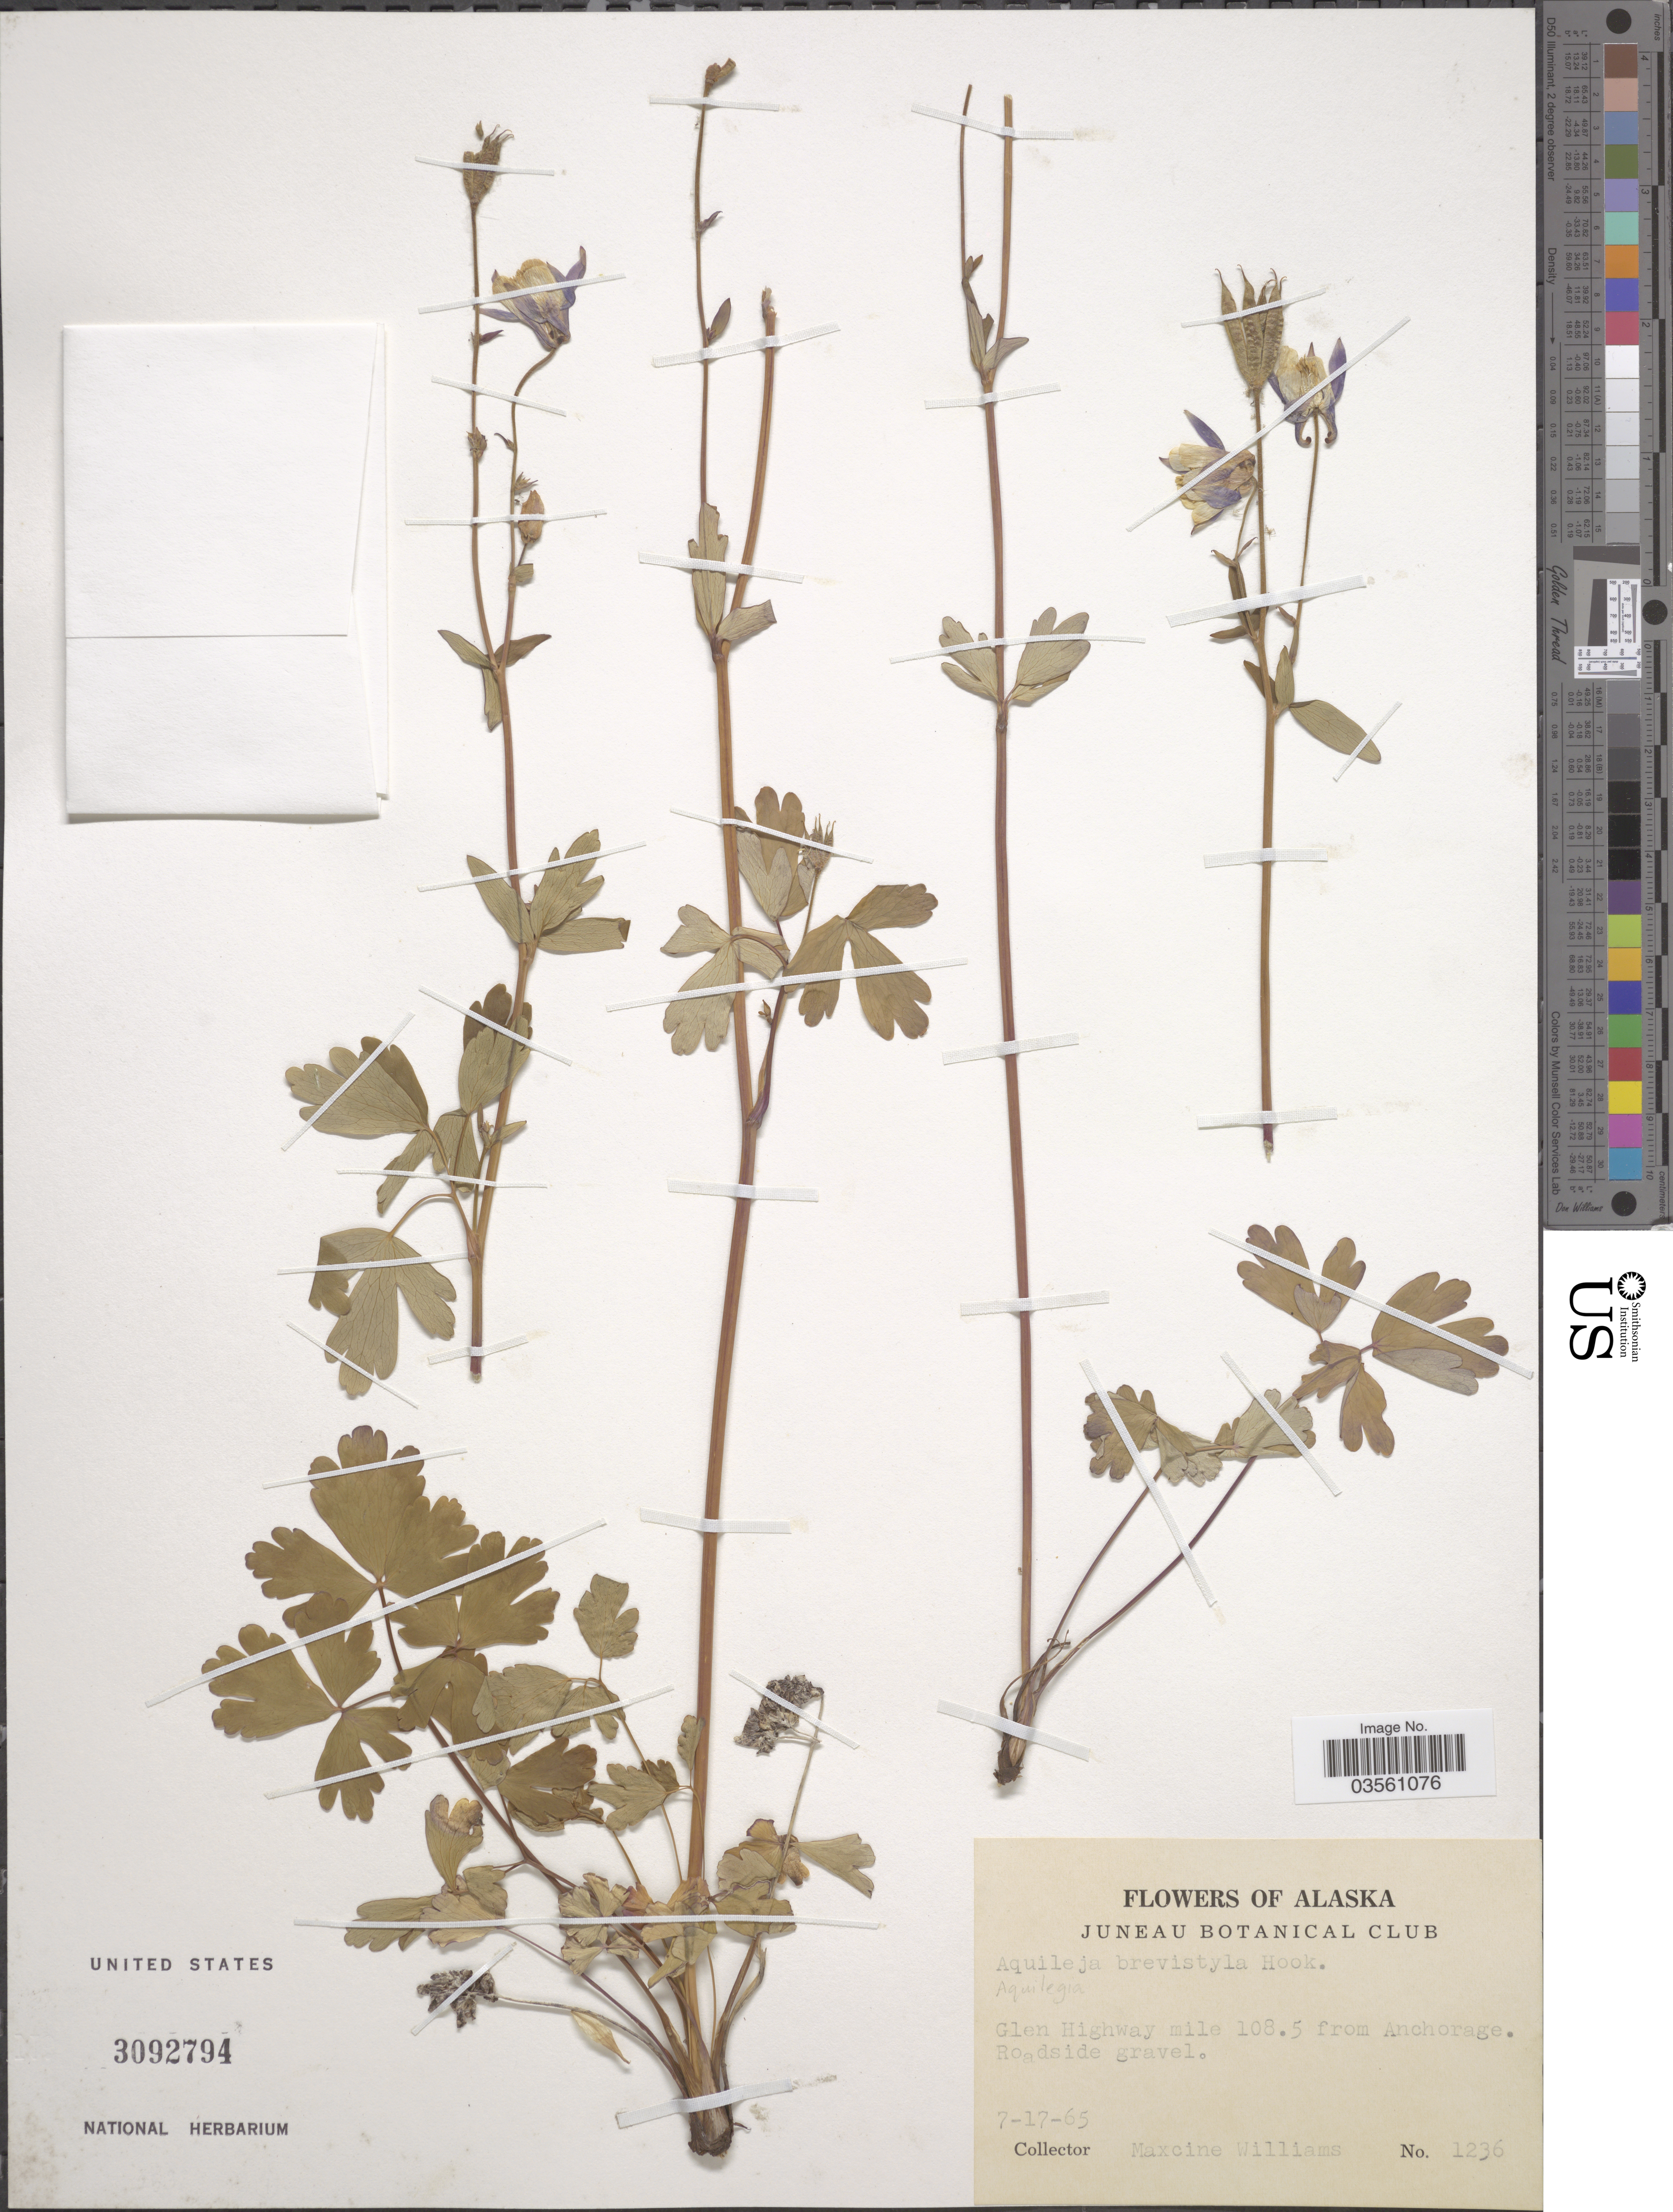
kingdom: Plantae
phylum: Tracheophyta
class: Magnoliopsida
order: Ranunculales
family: Ranunculaceae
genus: Aquilegia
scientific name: Aquilegia brevistyla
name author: Hook.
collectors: M. Williams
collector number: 1236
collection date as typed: Transcribed d/m/y: 17/7/65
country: United States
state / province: Alaska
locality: Glen Highway mile 108.5 from Anchorage.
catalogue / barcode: US 3092794